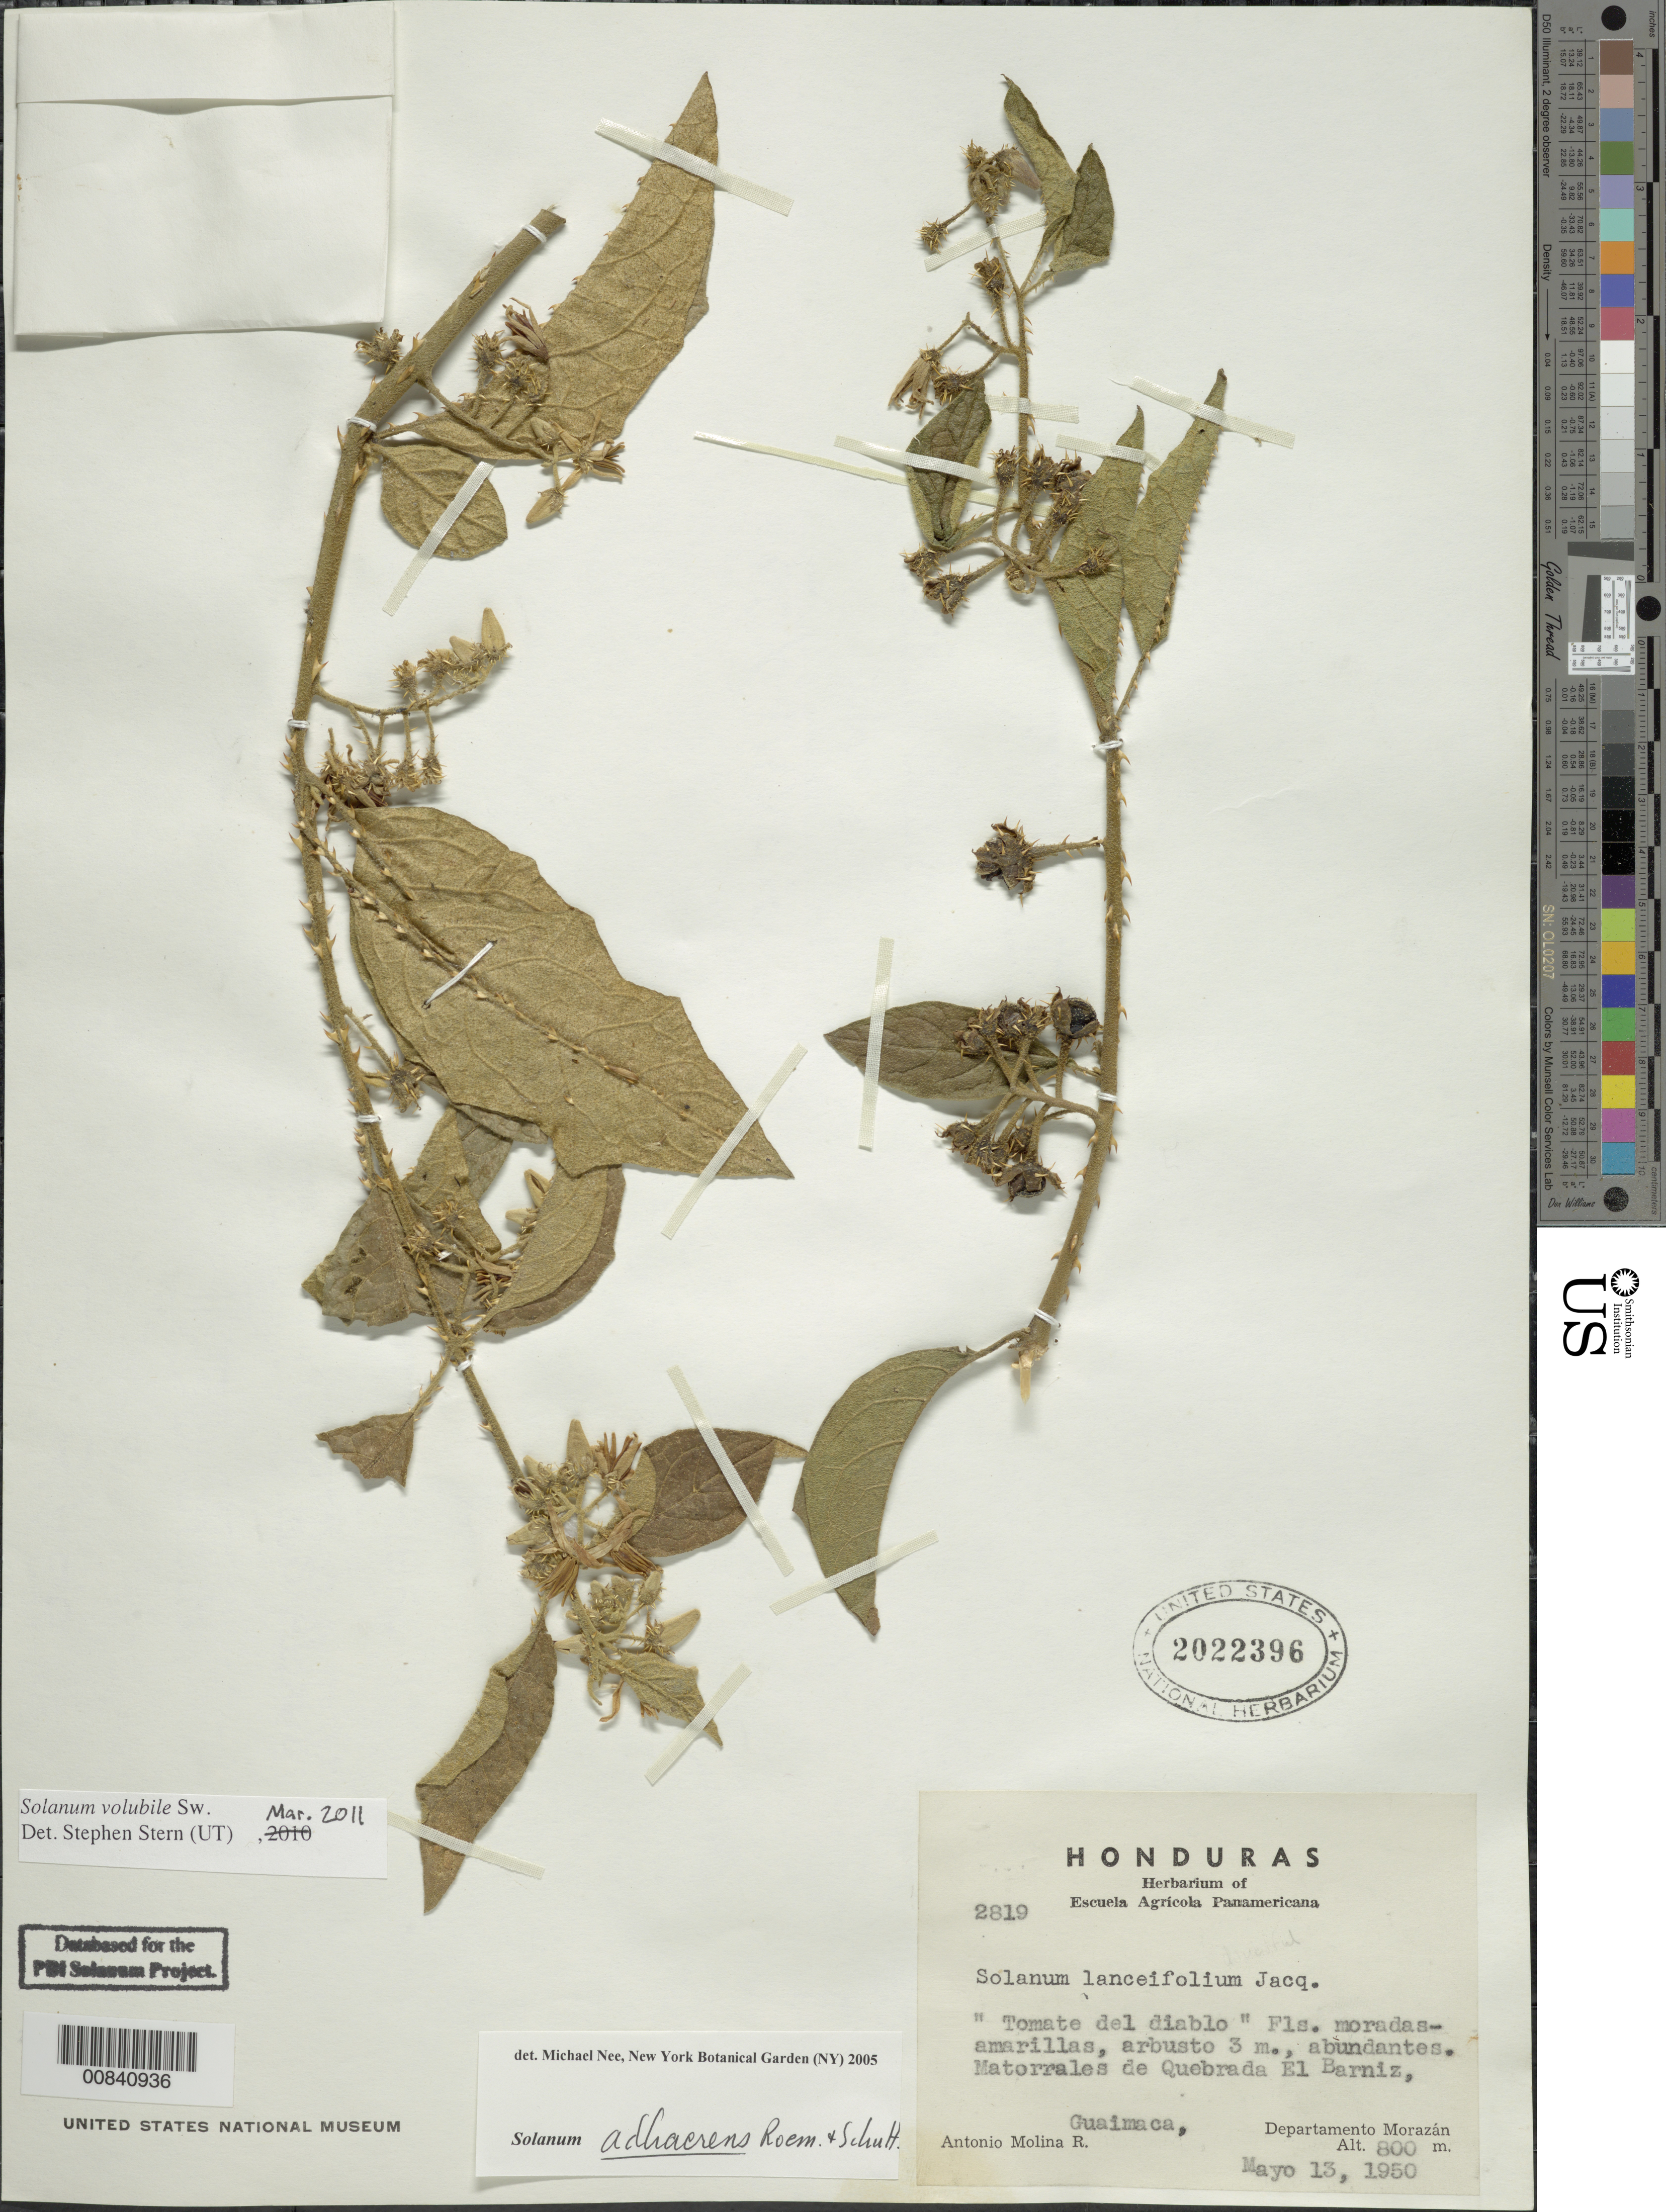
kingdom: Plantae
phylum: Tracheophyta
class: Magnoliopsida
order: Solanales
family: Solanaceae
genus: Solanum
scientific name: Solanum adhaerens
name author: Roem. & Schult.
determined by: Nee, Michael H.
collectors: A. Molina R.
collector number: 2819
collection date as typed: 13 May 1950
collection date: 1950-05-13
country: Honduras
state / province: Fco. Morazán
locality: Matorrales de Quebrada El Barniz, Cuaimaca.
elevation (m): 800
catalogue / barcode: US 2022396